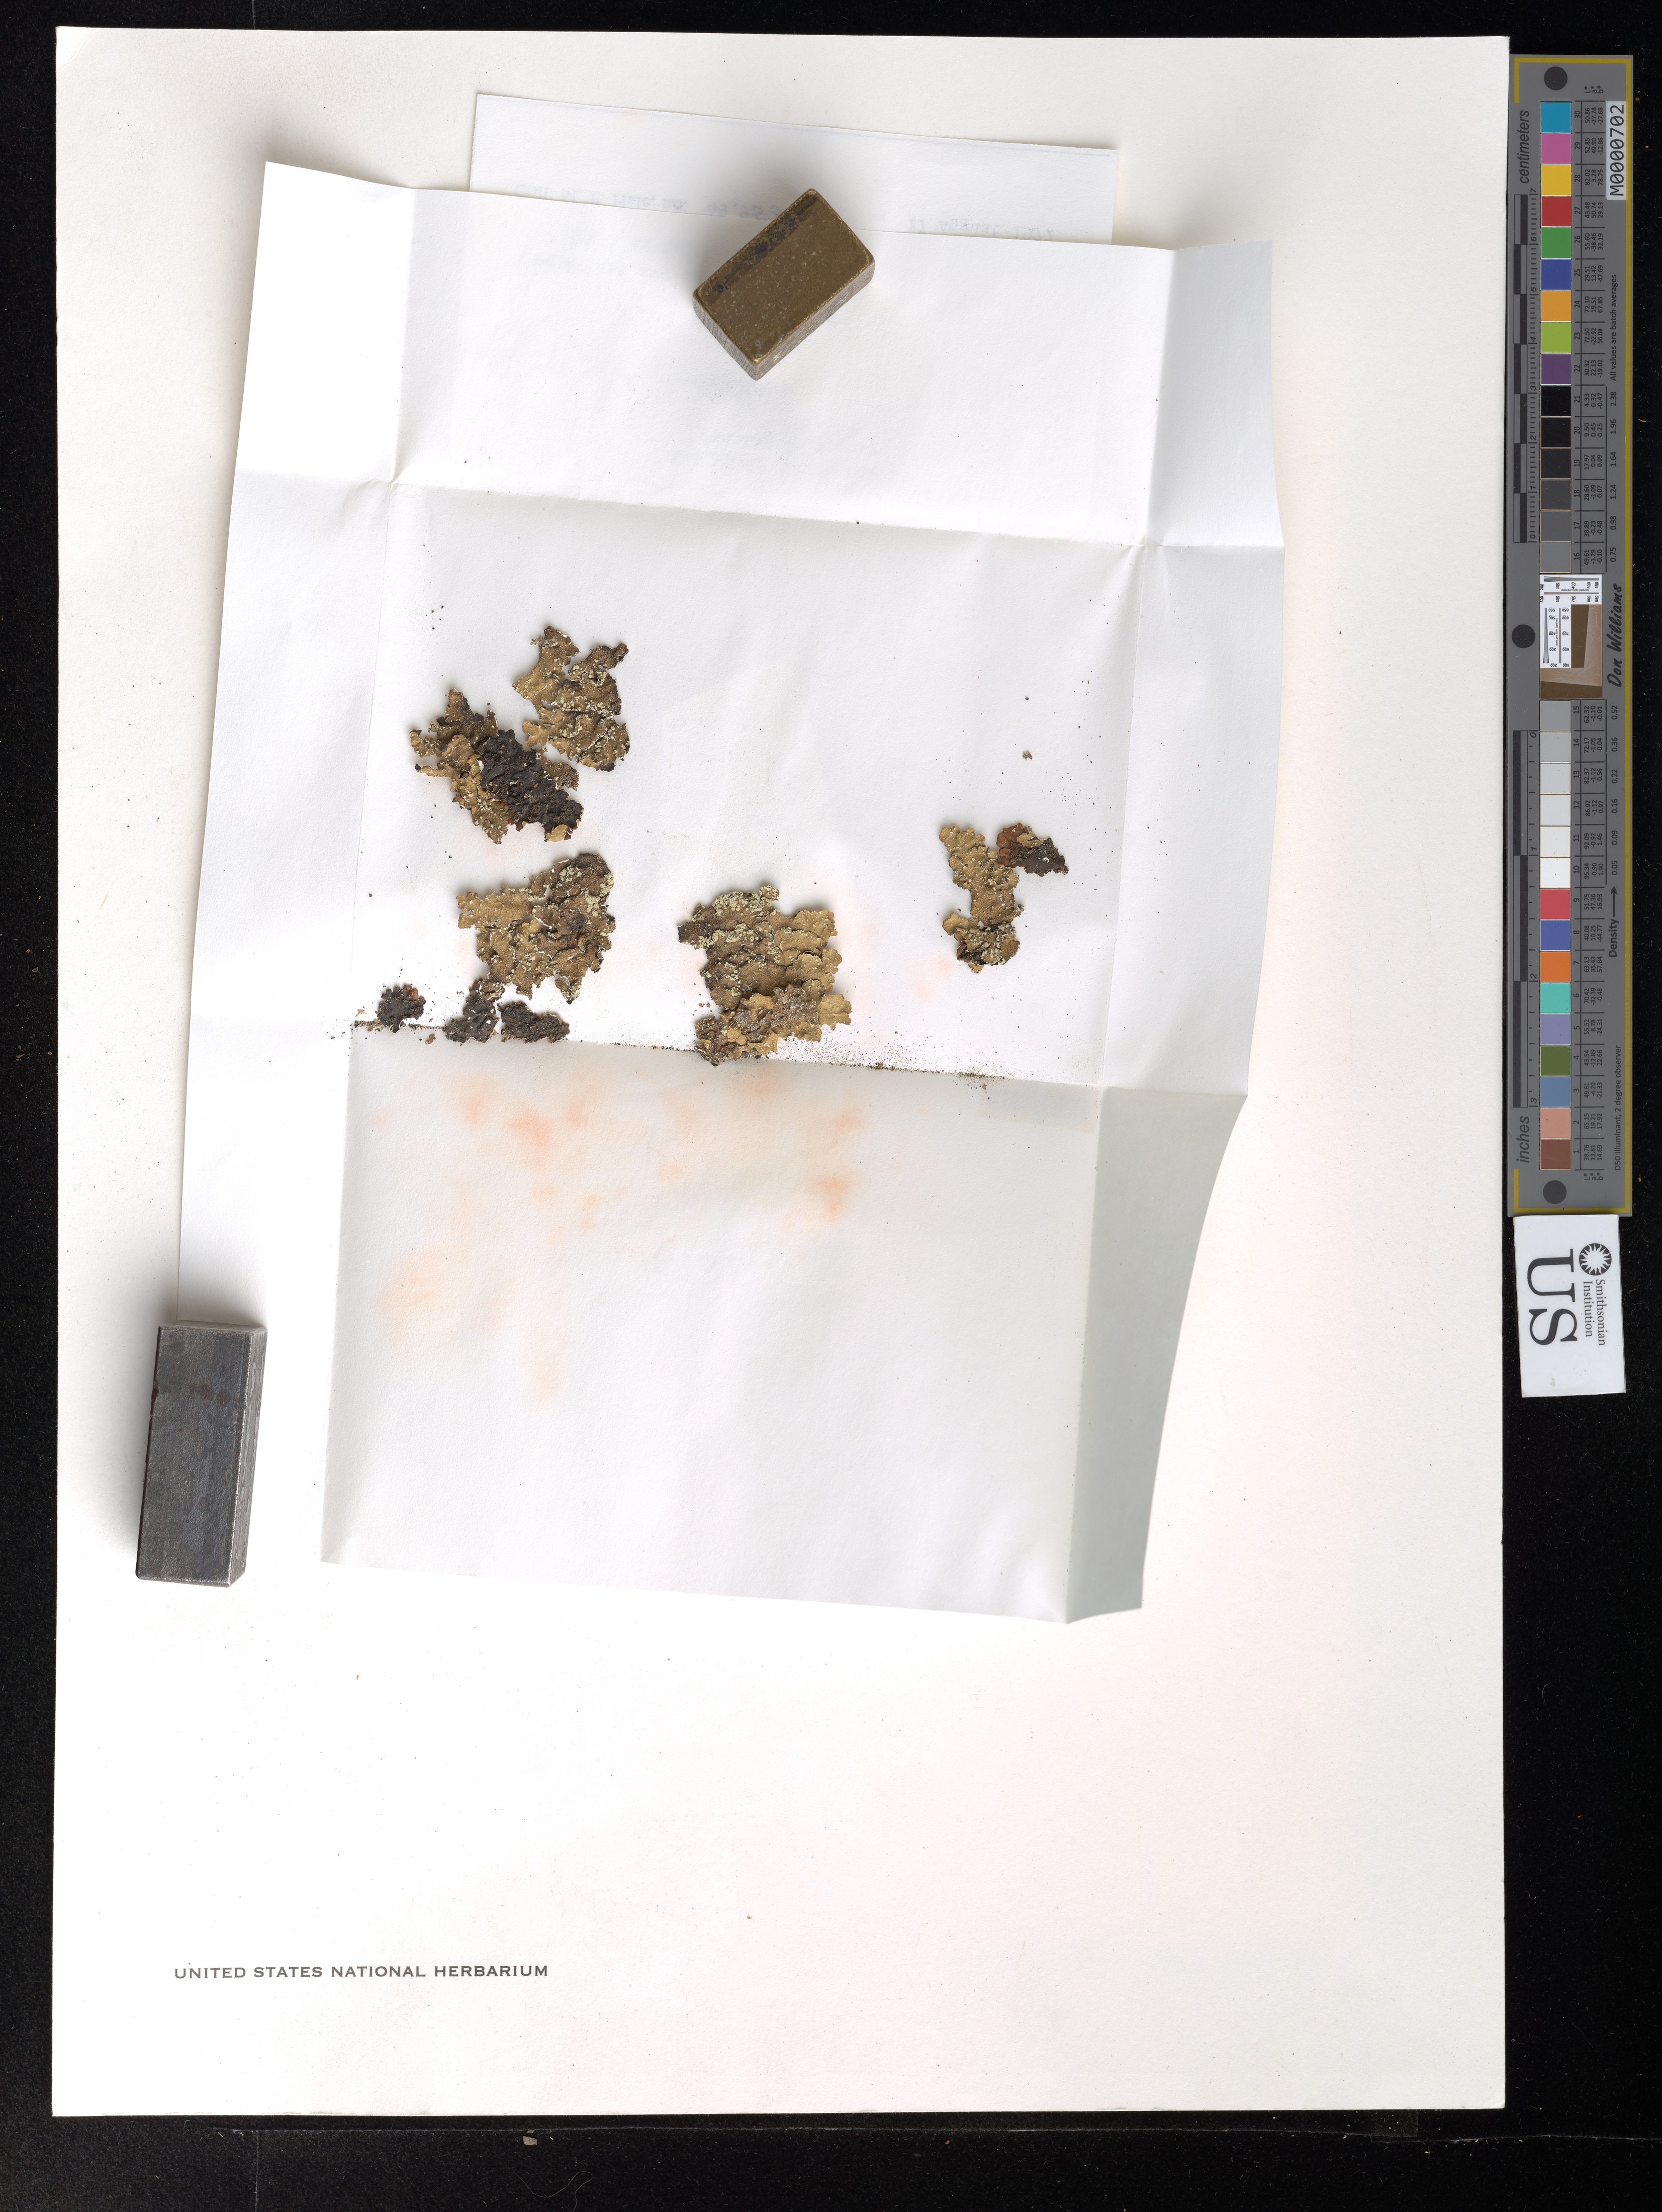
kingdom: Fungi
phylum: Ascomycota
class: Lecanoromycetes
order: Lecanorales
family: Parmeliaceae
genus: Flavopunctelia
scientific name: Flavopunctelia flaventior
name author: (Stirt.) Hale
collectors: M. Hale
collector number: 49953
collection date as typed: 17 Aug 1977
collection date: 1977-08-17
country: United States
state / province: South Dakota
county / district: Pennington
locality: Just n of hill city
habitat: Pine forest and talus slope area